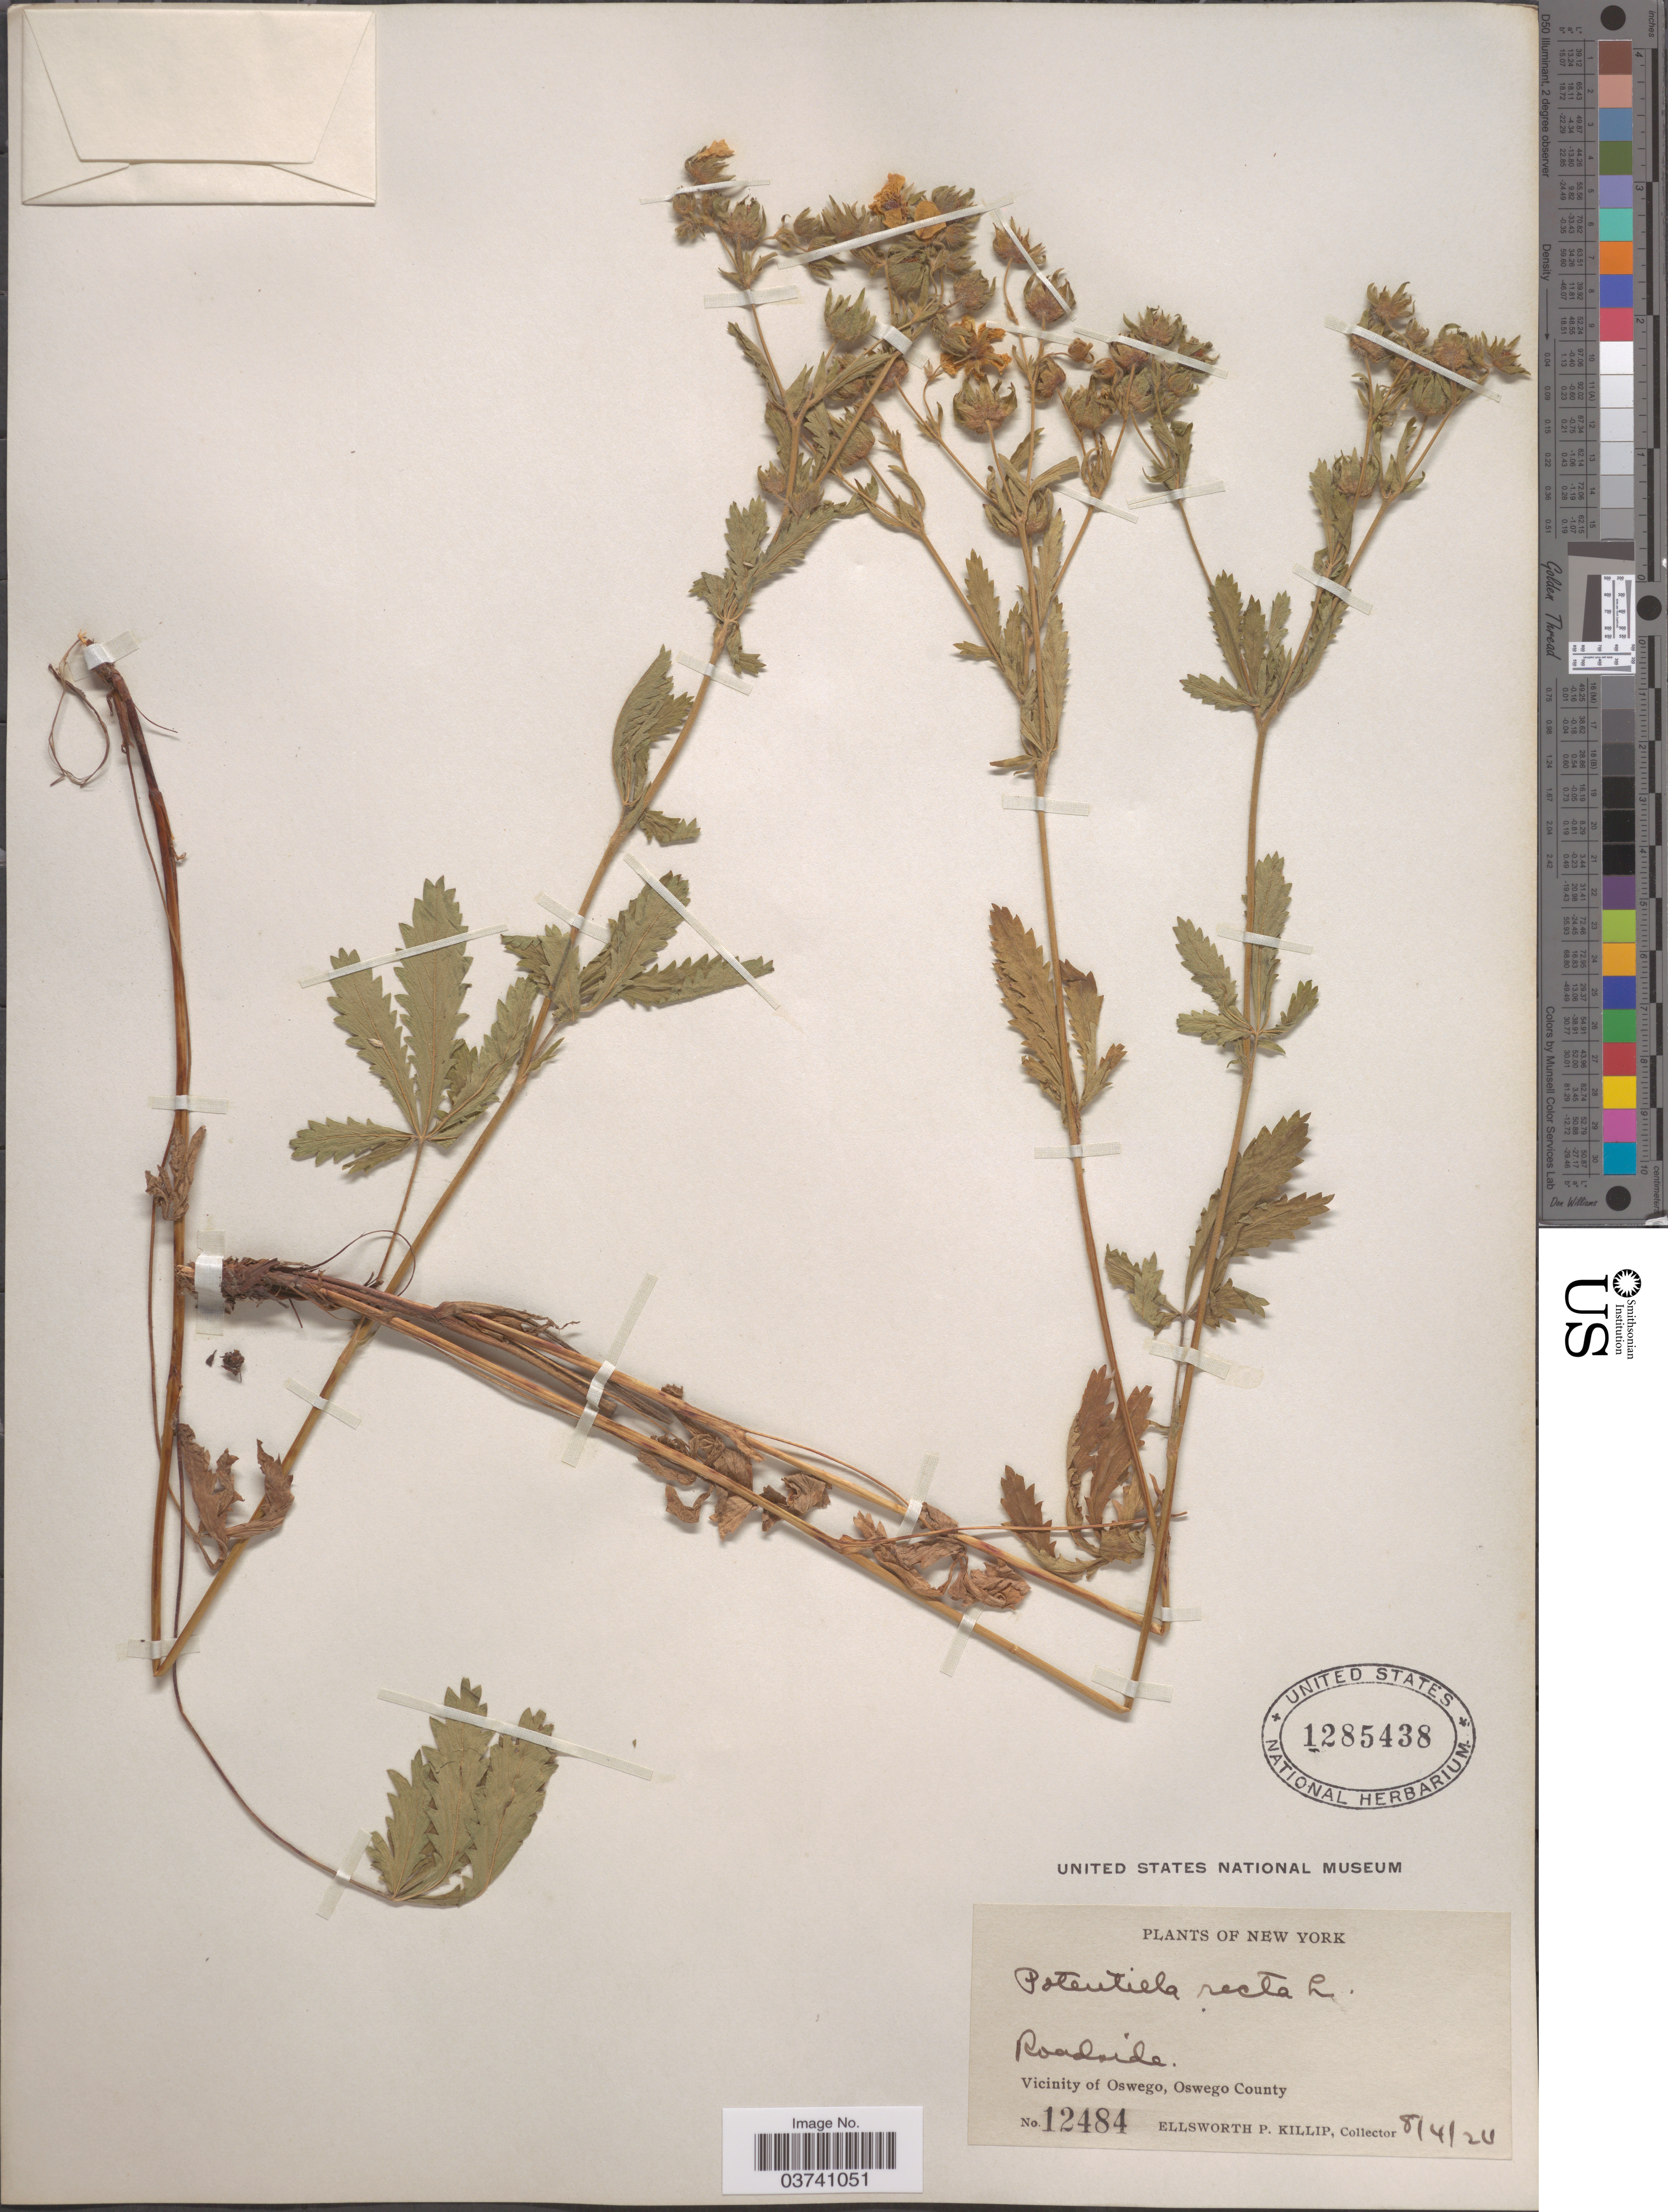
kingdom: Plantae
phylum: Tracheophyta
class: Magnoliopsida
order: Rosales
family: Rosaceae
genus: Potentilla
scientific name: Potentilla recta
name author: L.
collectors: E. P. Killip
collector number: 12484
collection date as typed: Transcribed d/m/y: 4/8/20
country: United States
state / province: New York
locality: Vicinity of Oswego, Oswego County.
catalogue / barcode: US 1285438